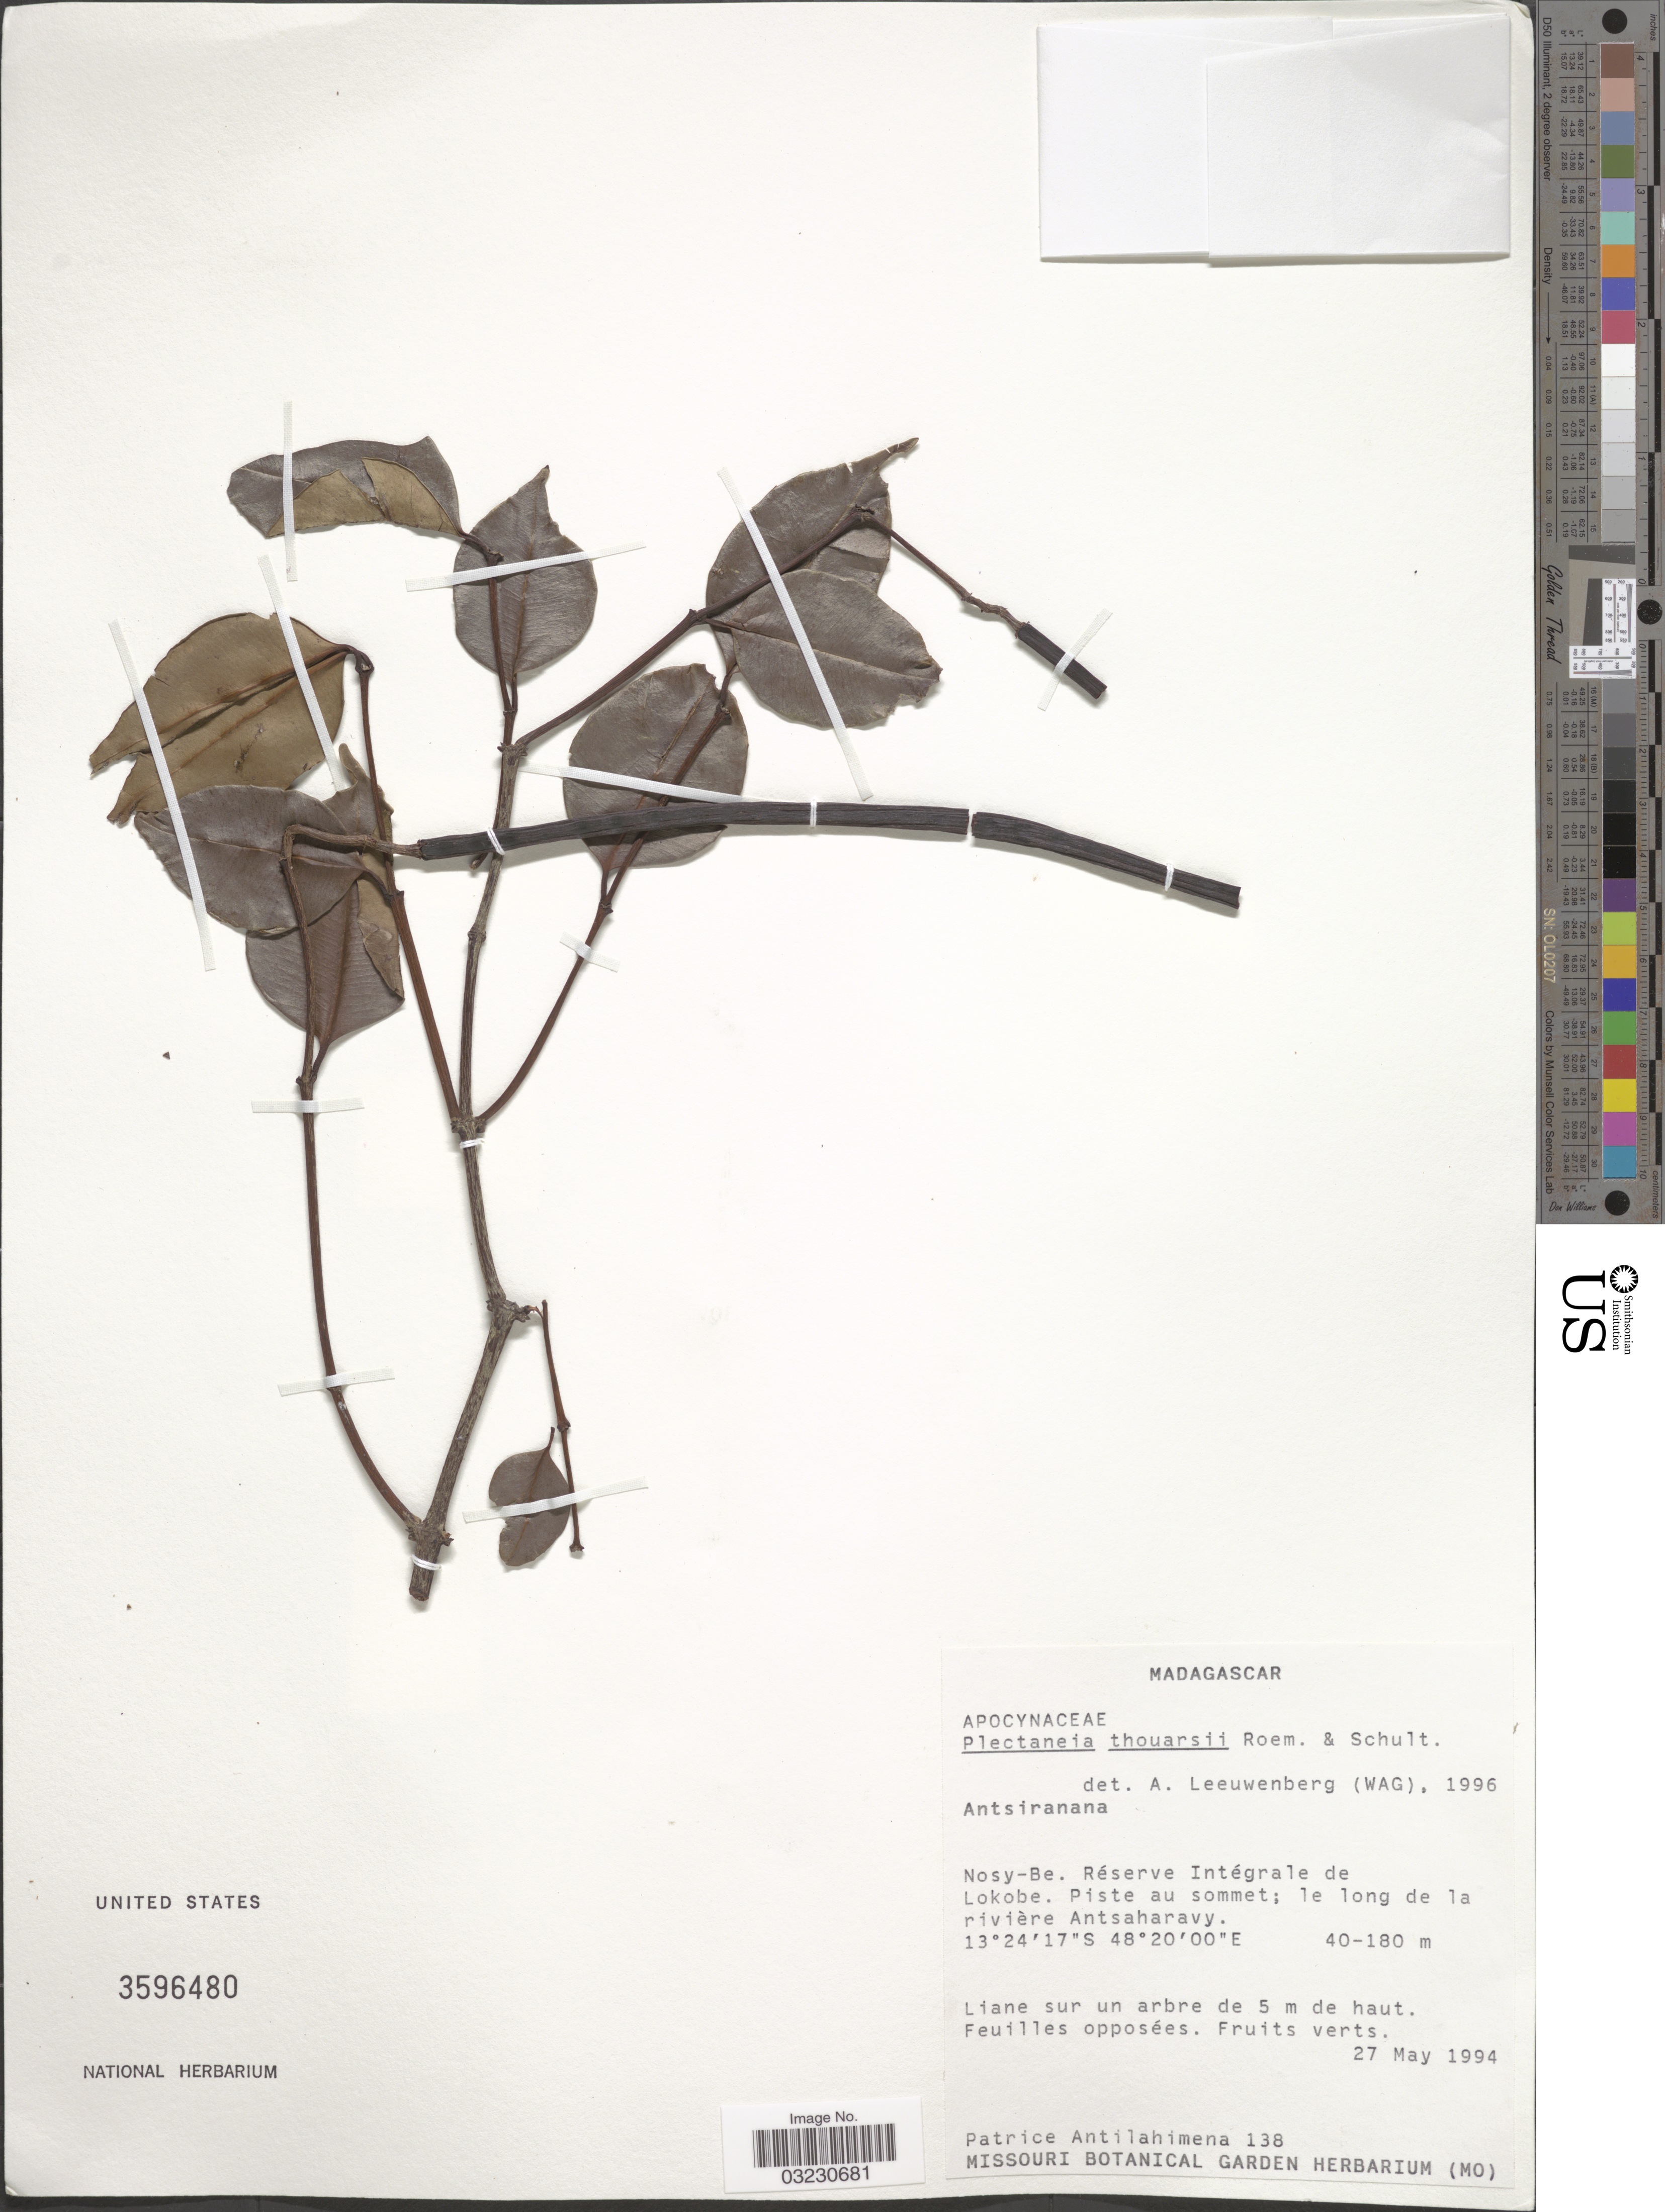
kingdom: Plantae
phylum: Tracheophyta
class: Magnoliopsida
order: Gentianales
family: Apocynaceae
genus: Plectaneia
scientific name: Plectaneia thouarsii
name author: Roem. & Schult.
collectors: P. Antilahimena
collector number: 138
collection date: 1994-05-27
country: Madagascar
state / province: Diana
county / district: Nosy Be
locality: Nosy-Be. Réserve Intégrale de Lokobe. Piste au sommet; le long de la rivière Antsaharavy.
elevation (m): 40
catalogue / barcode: US 3596480